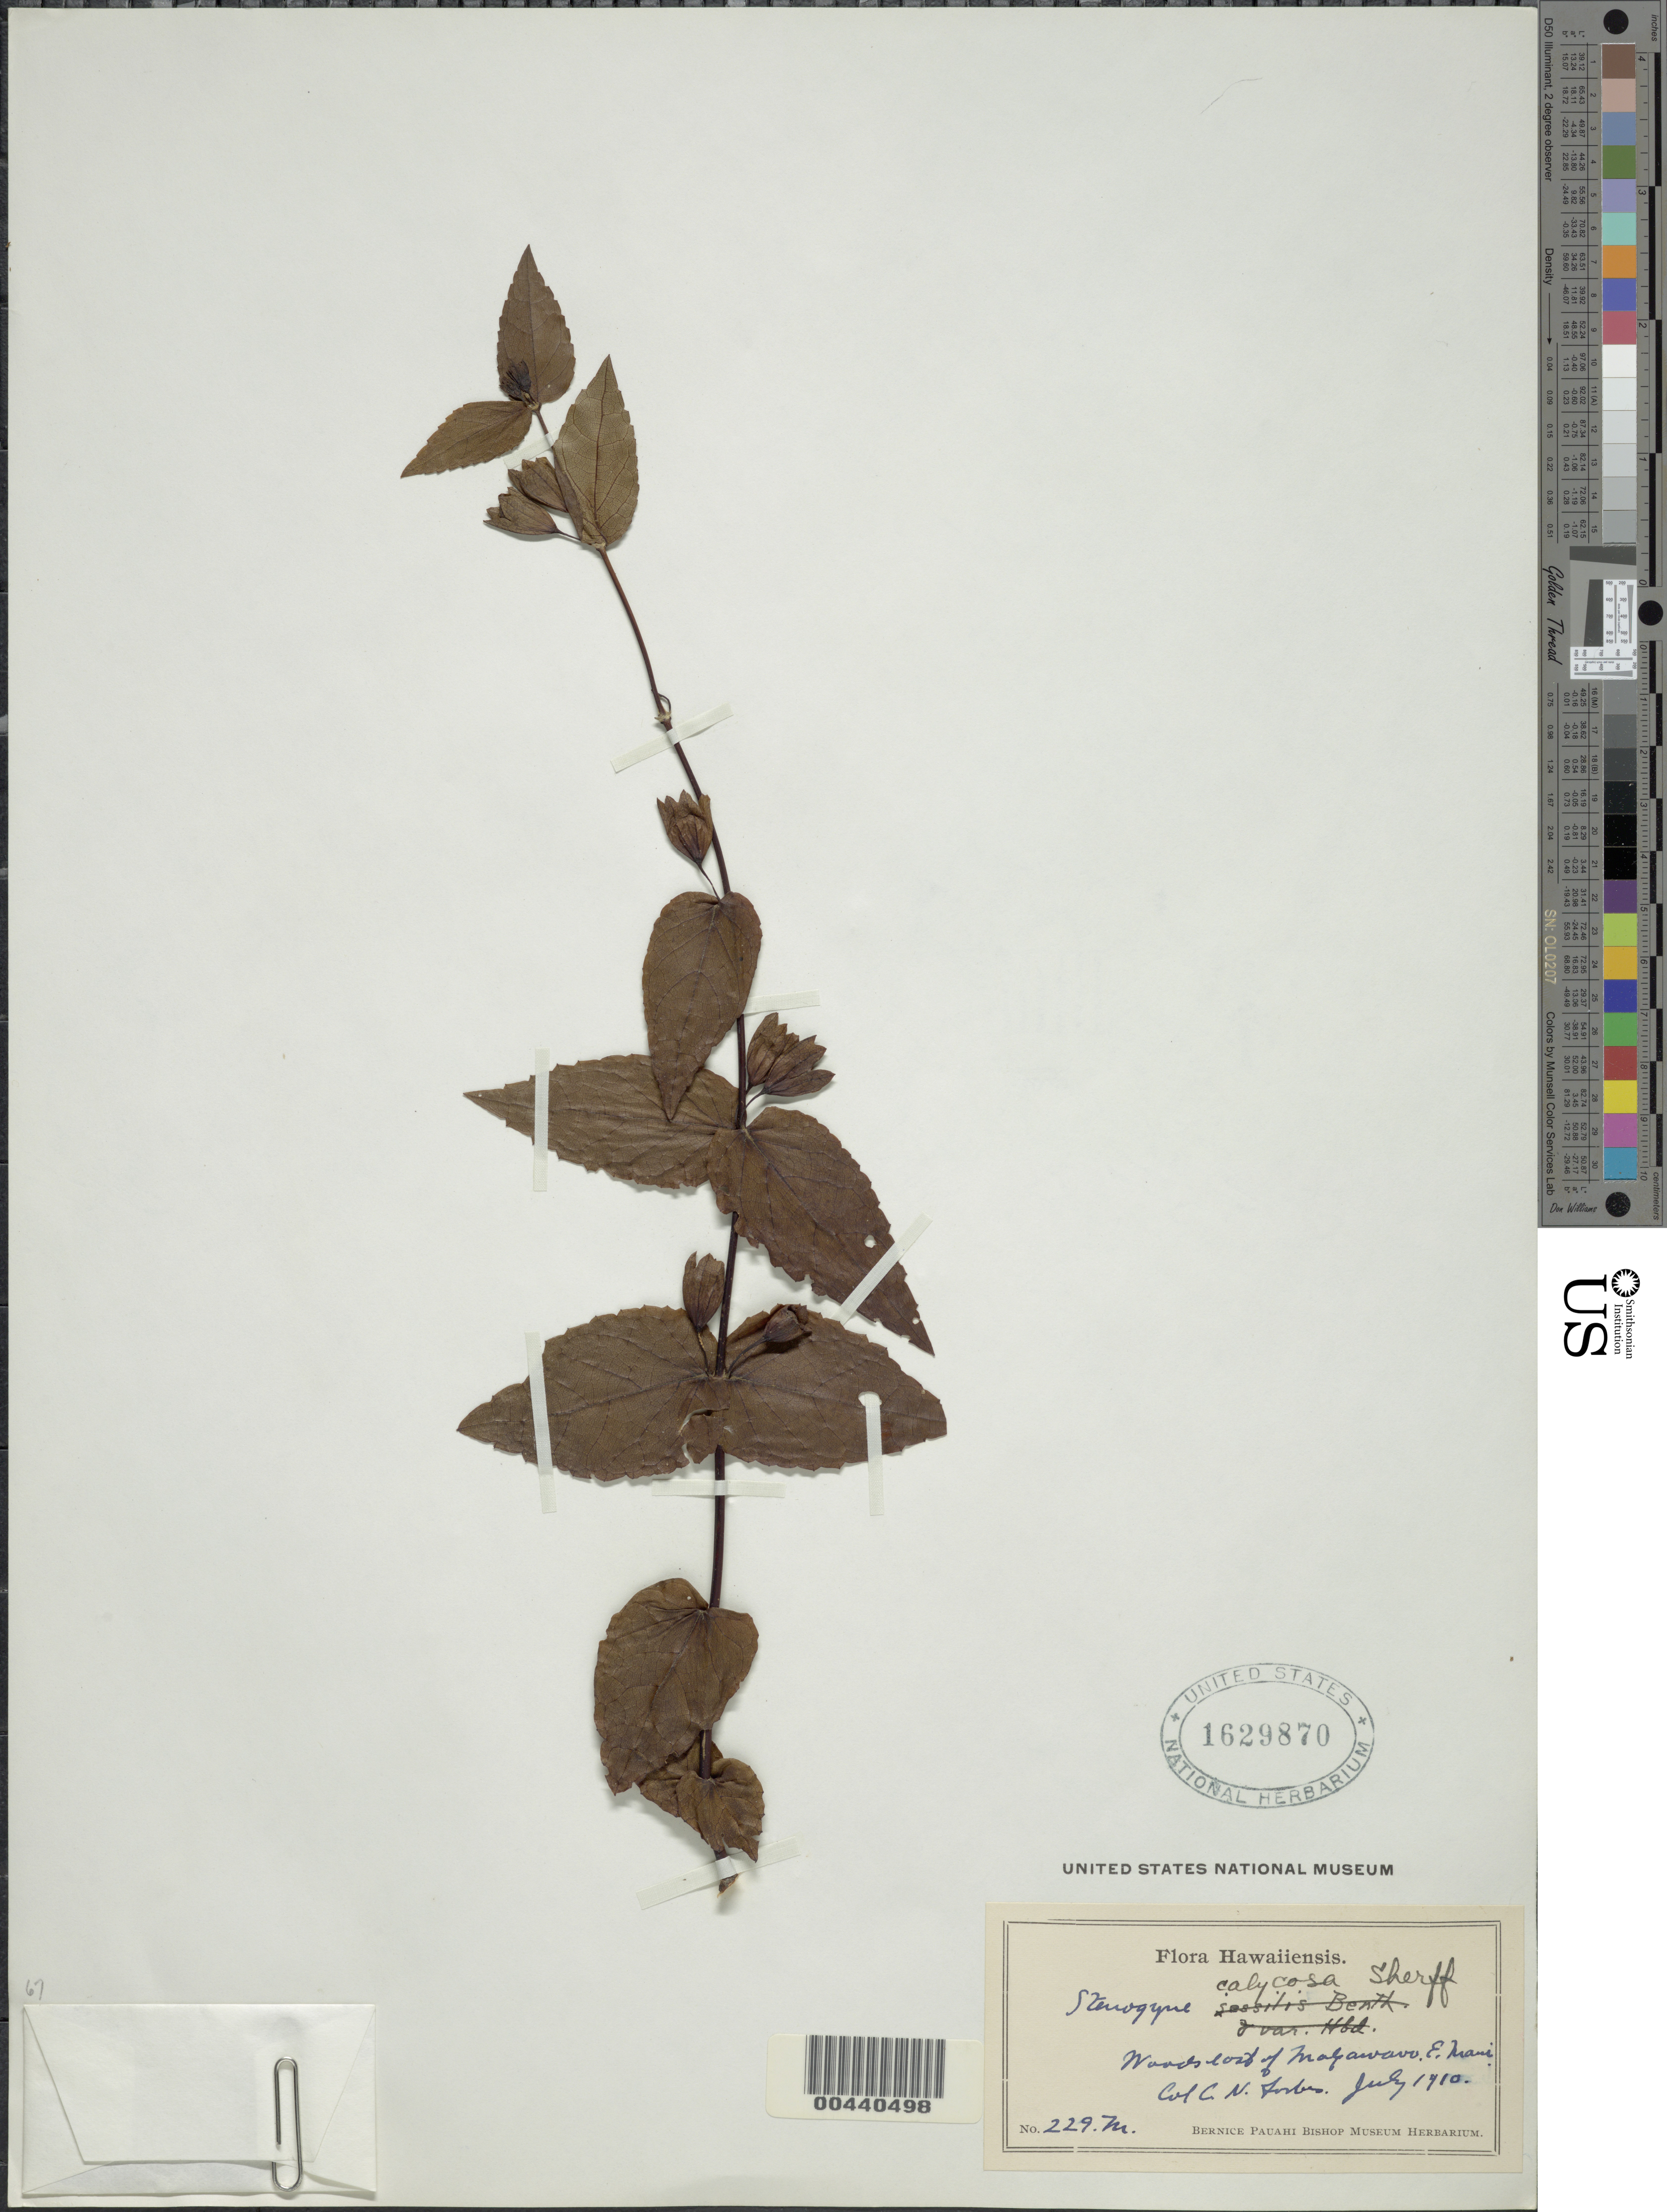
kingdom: Plantae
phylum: Tracheophyta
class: Magnoliopsida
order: Lamiales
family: Lamiaceae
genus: Stenogyne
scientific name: Stenogyne calycosa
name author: Sherff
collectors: C. N. Forbes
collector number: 229.M.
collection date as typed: Jul 1910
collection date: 1910-07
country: United States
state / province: Hawaii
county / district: Maui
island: Maui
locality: Woods E of Makawaoo, E Maui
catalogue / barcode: US 1629870